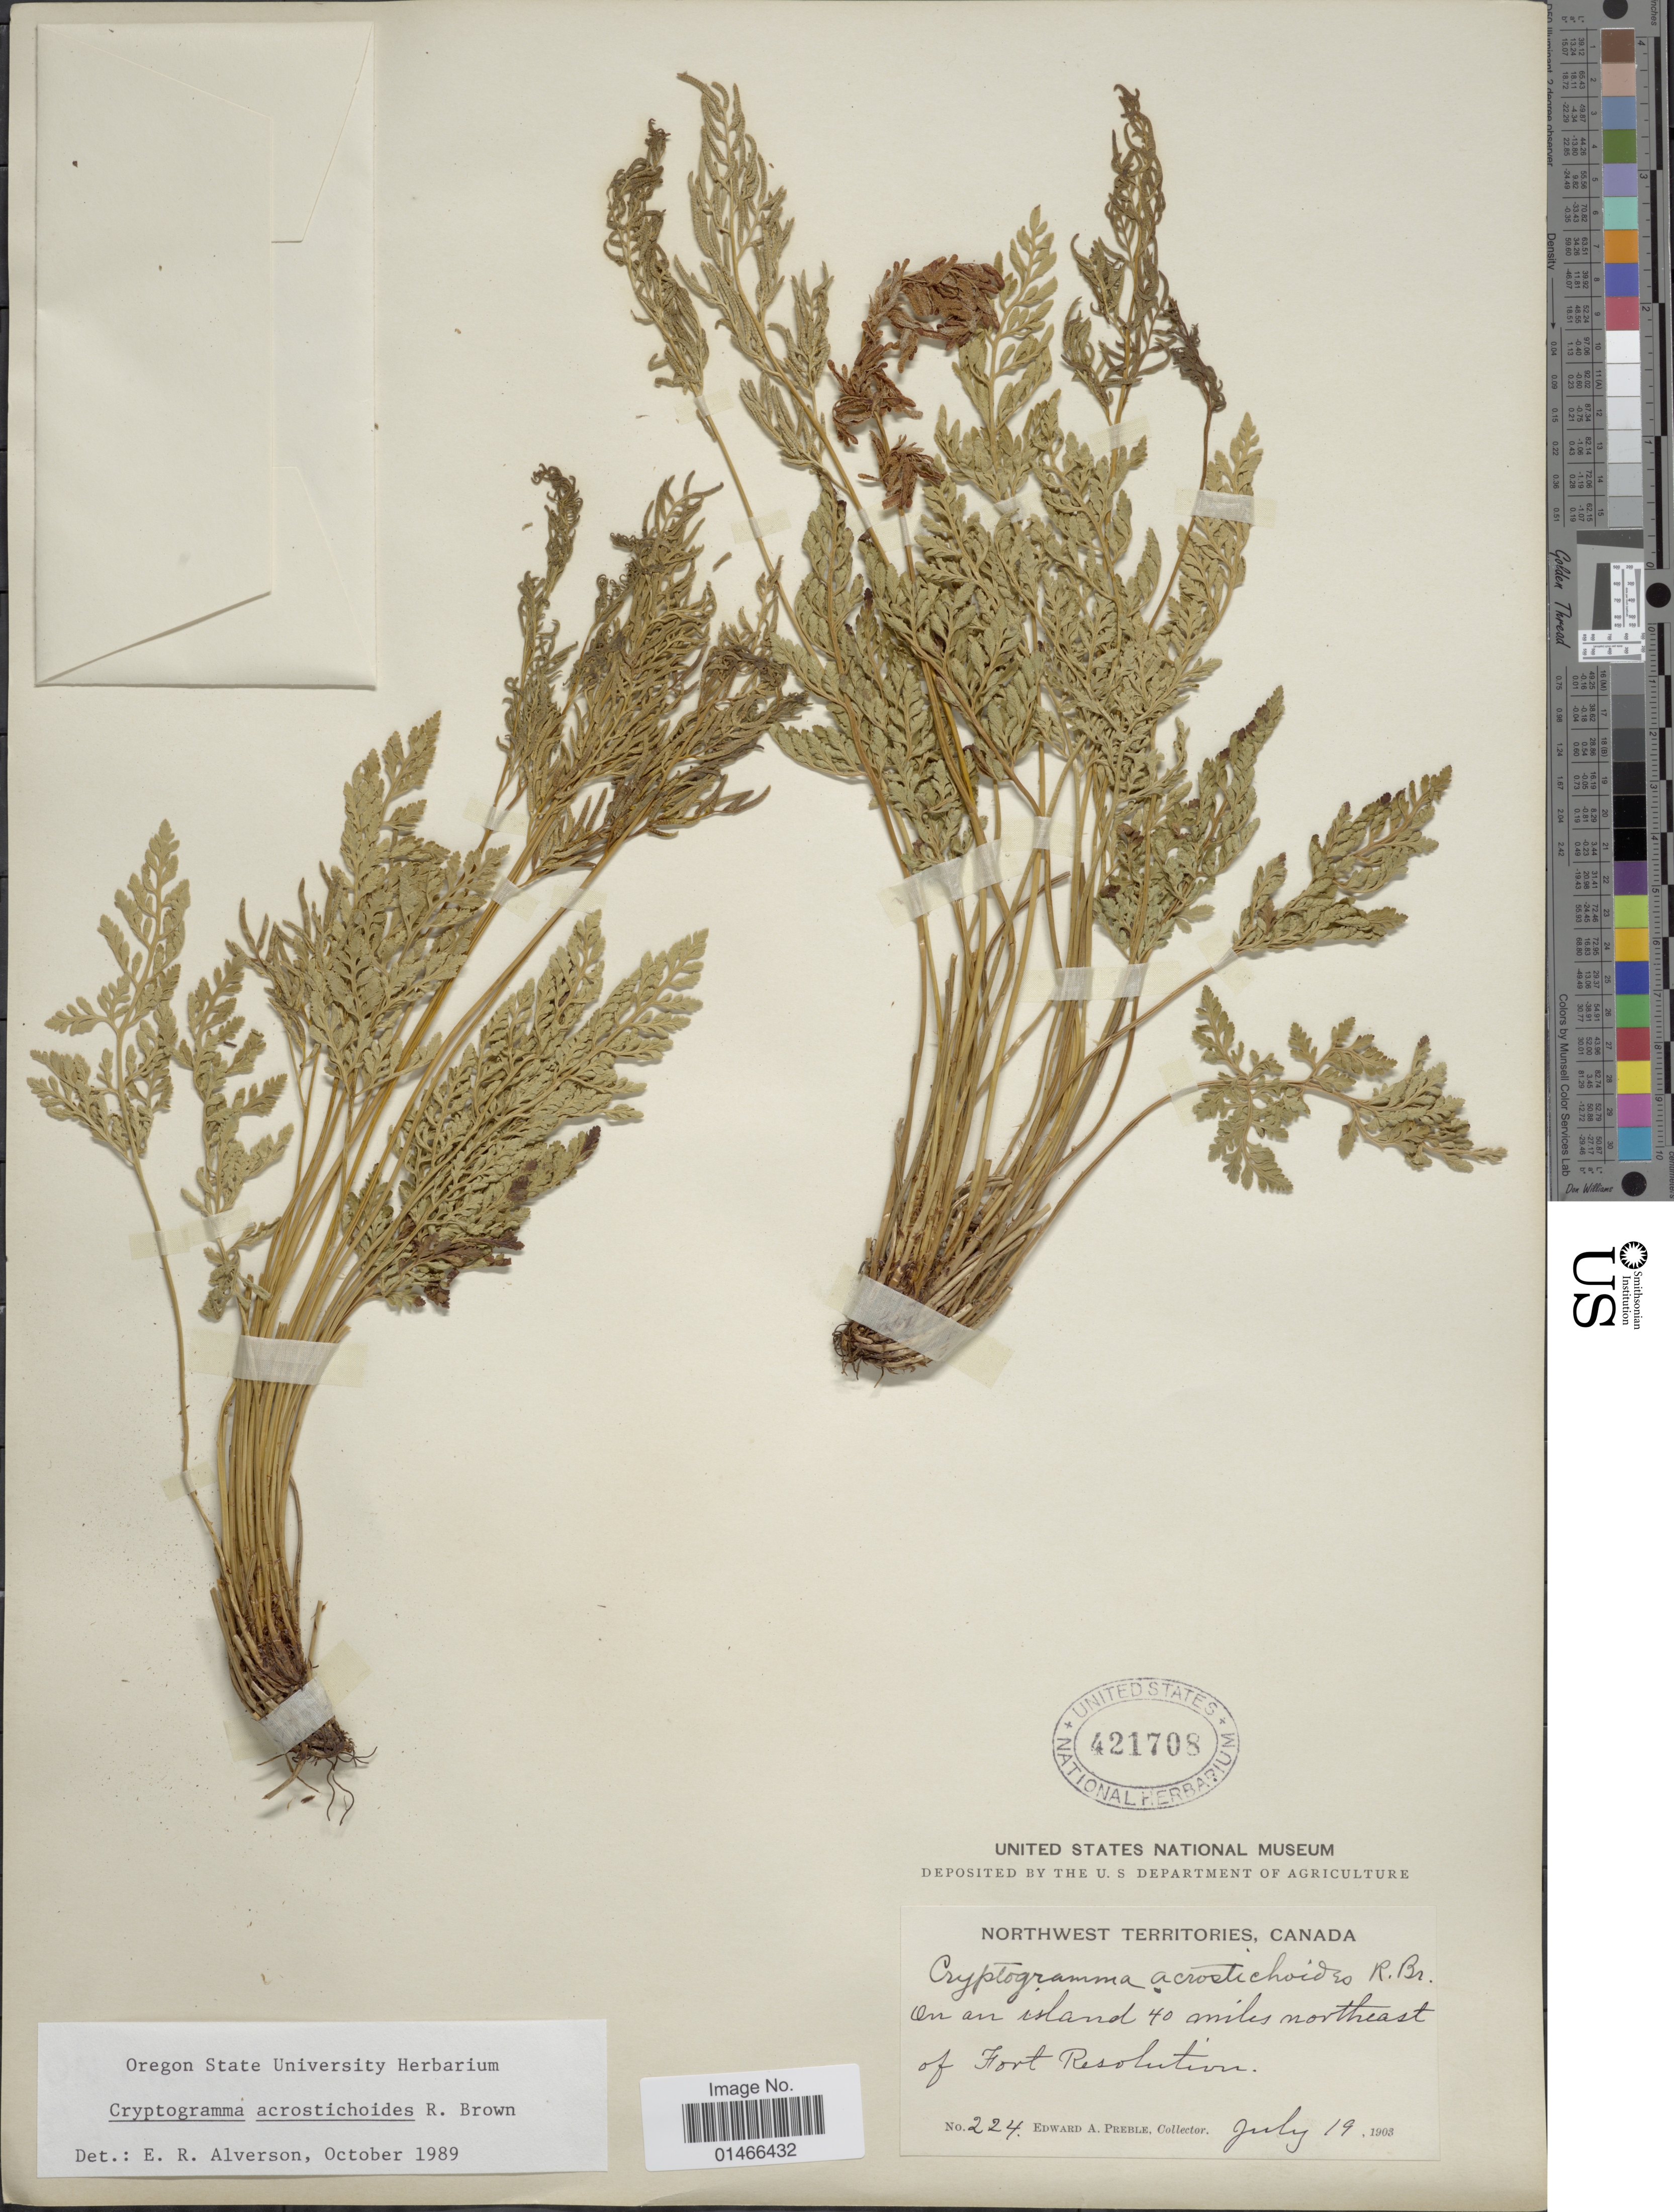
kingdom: Plantae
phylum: Tracheophyta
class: Polypodiopsida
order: Polypodiales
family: Pteridaceae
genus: Cryptogramma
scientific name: Cryptogramma acrostichoides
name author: R. Br.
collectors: E. Preble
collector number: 224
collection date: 1903-07-19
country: Canada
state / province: Northwest Territories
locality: On an island 40 miles northeast of Fort Resolution.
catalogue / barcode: US 421708